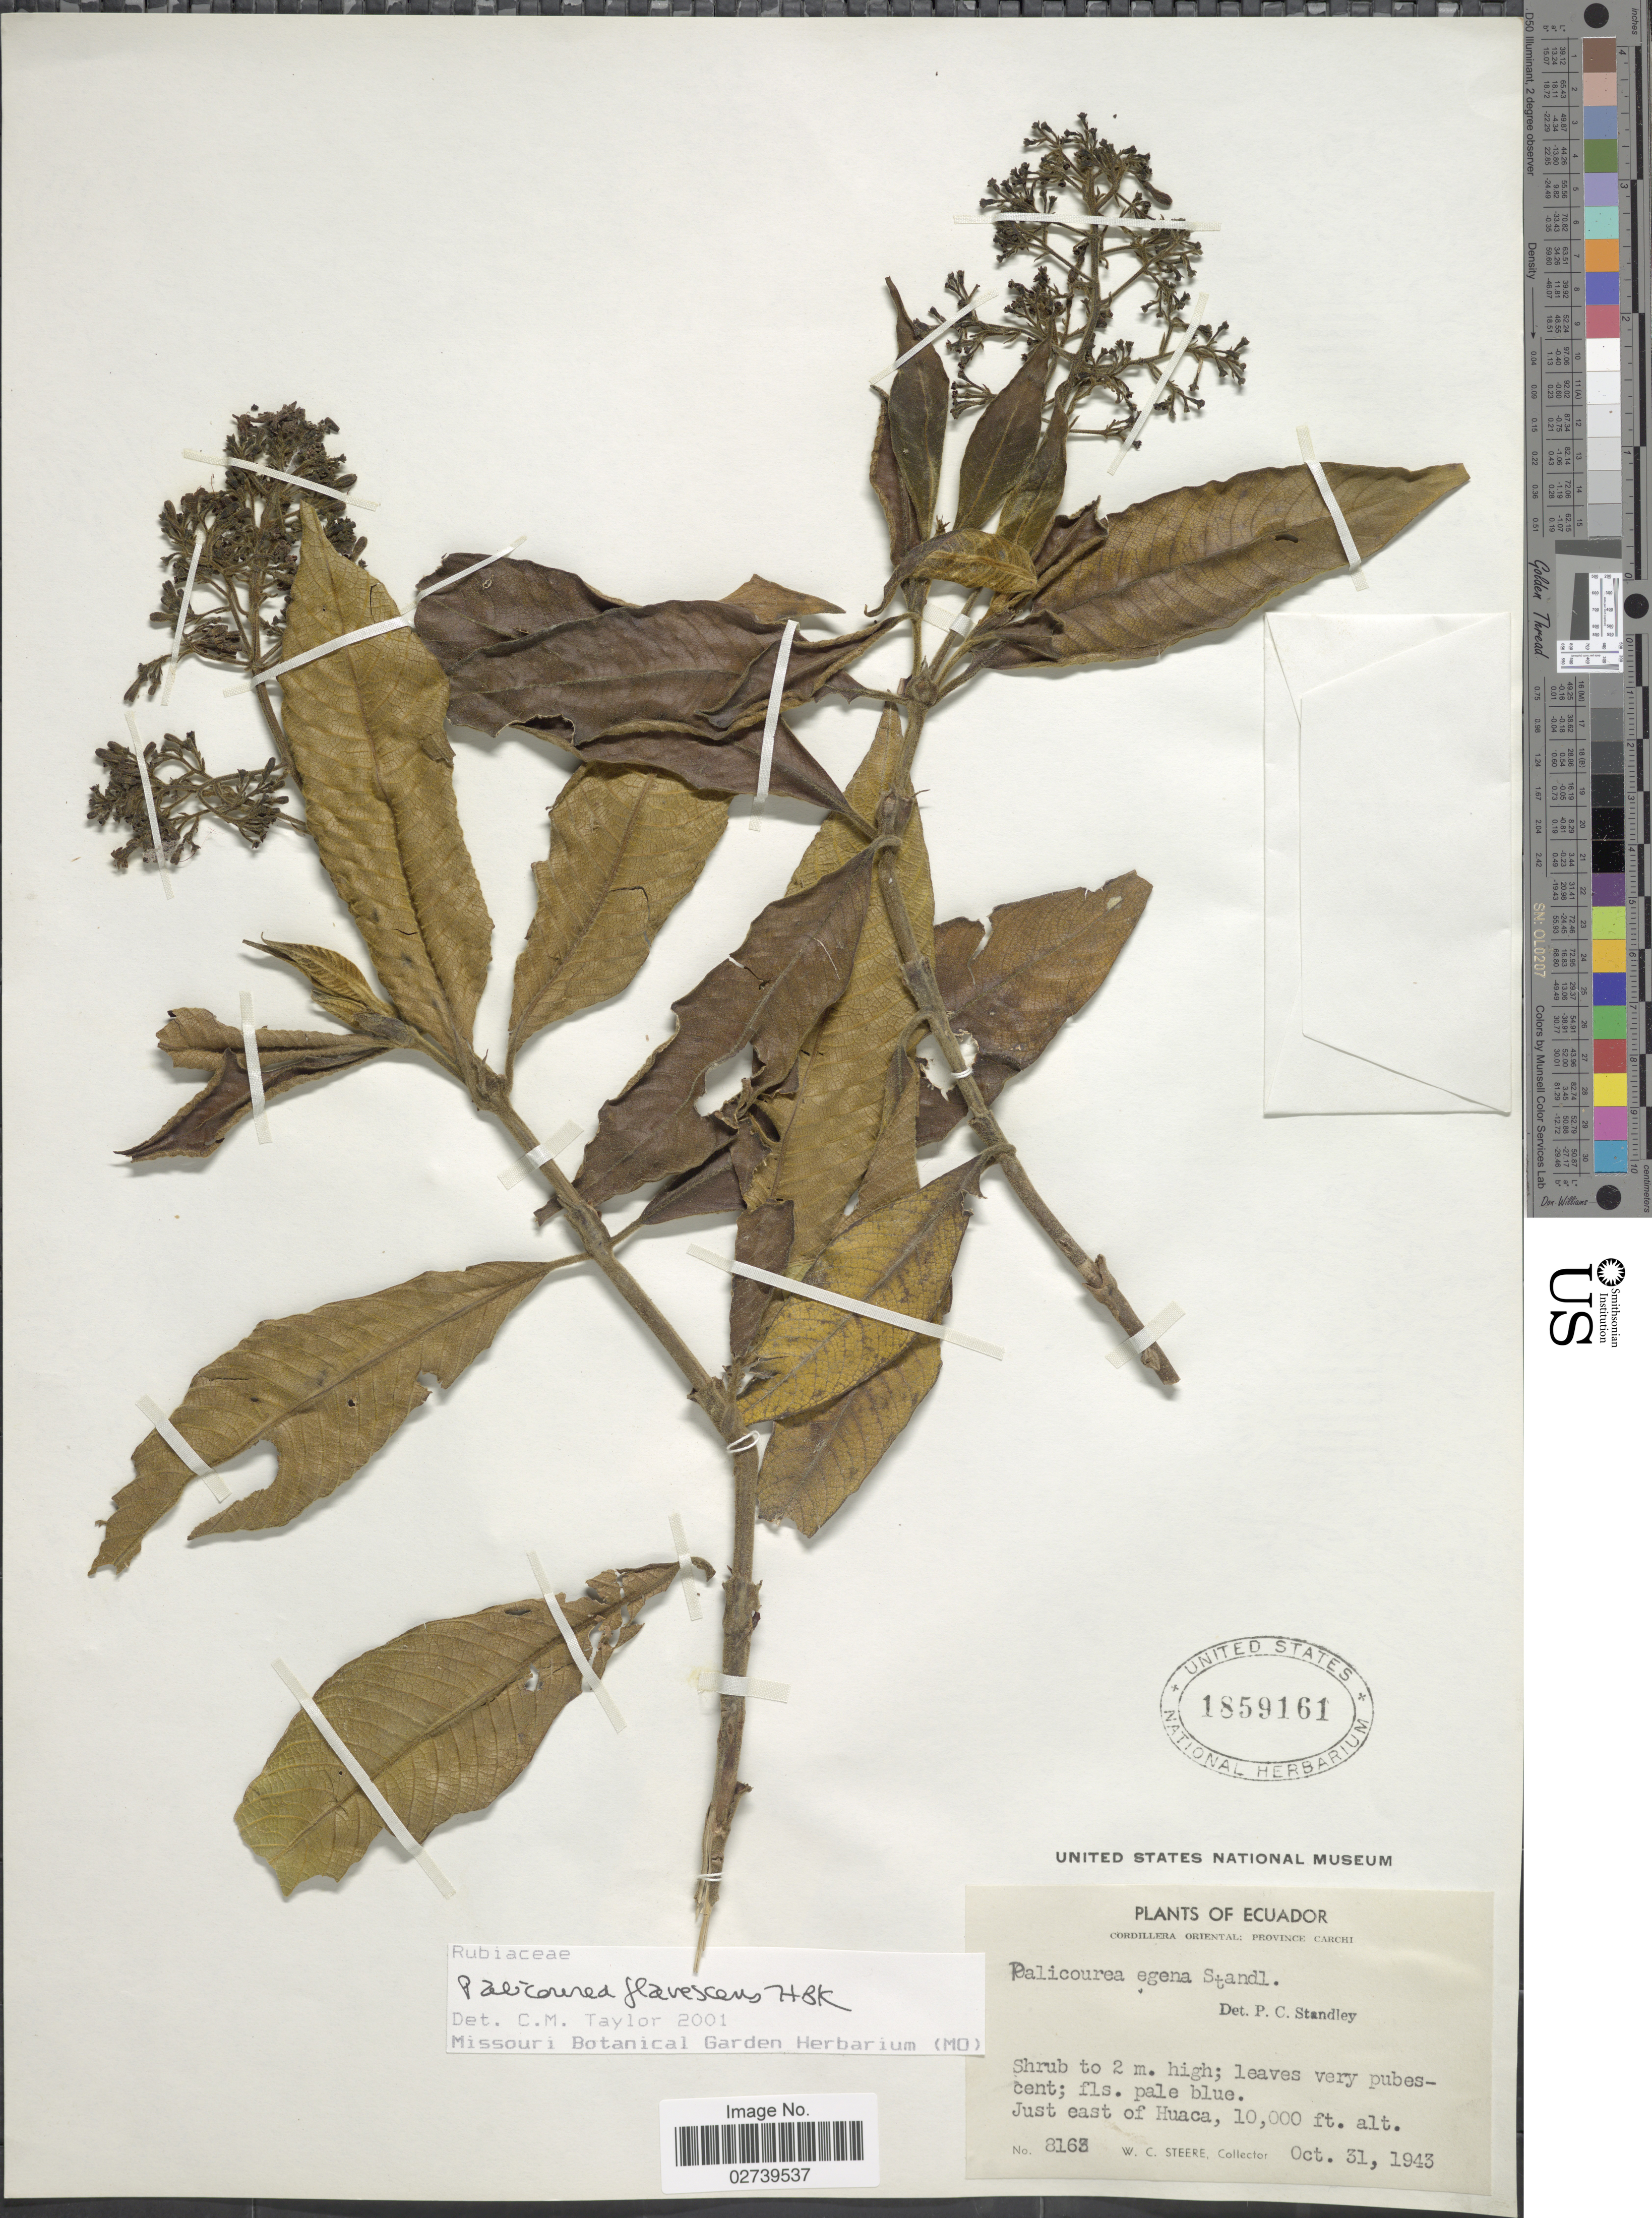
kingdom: Plantae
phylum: Tracheophyta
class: Magnoliopsida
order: Gentianales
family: Rubiaceae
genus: Palicourea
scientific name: Palicourea flavescens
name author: Kunth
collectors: W. C. Steere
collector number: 8163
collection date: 1943-10-31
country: Ecuador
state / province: Carchi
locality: Cordillera Oriental, just east of Huaca.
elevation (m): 3048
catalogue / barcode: US 1859161